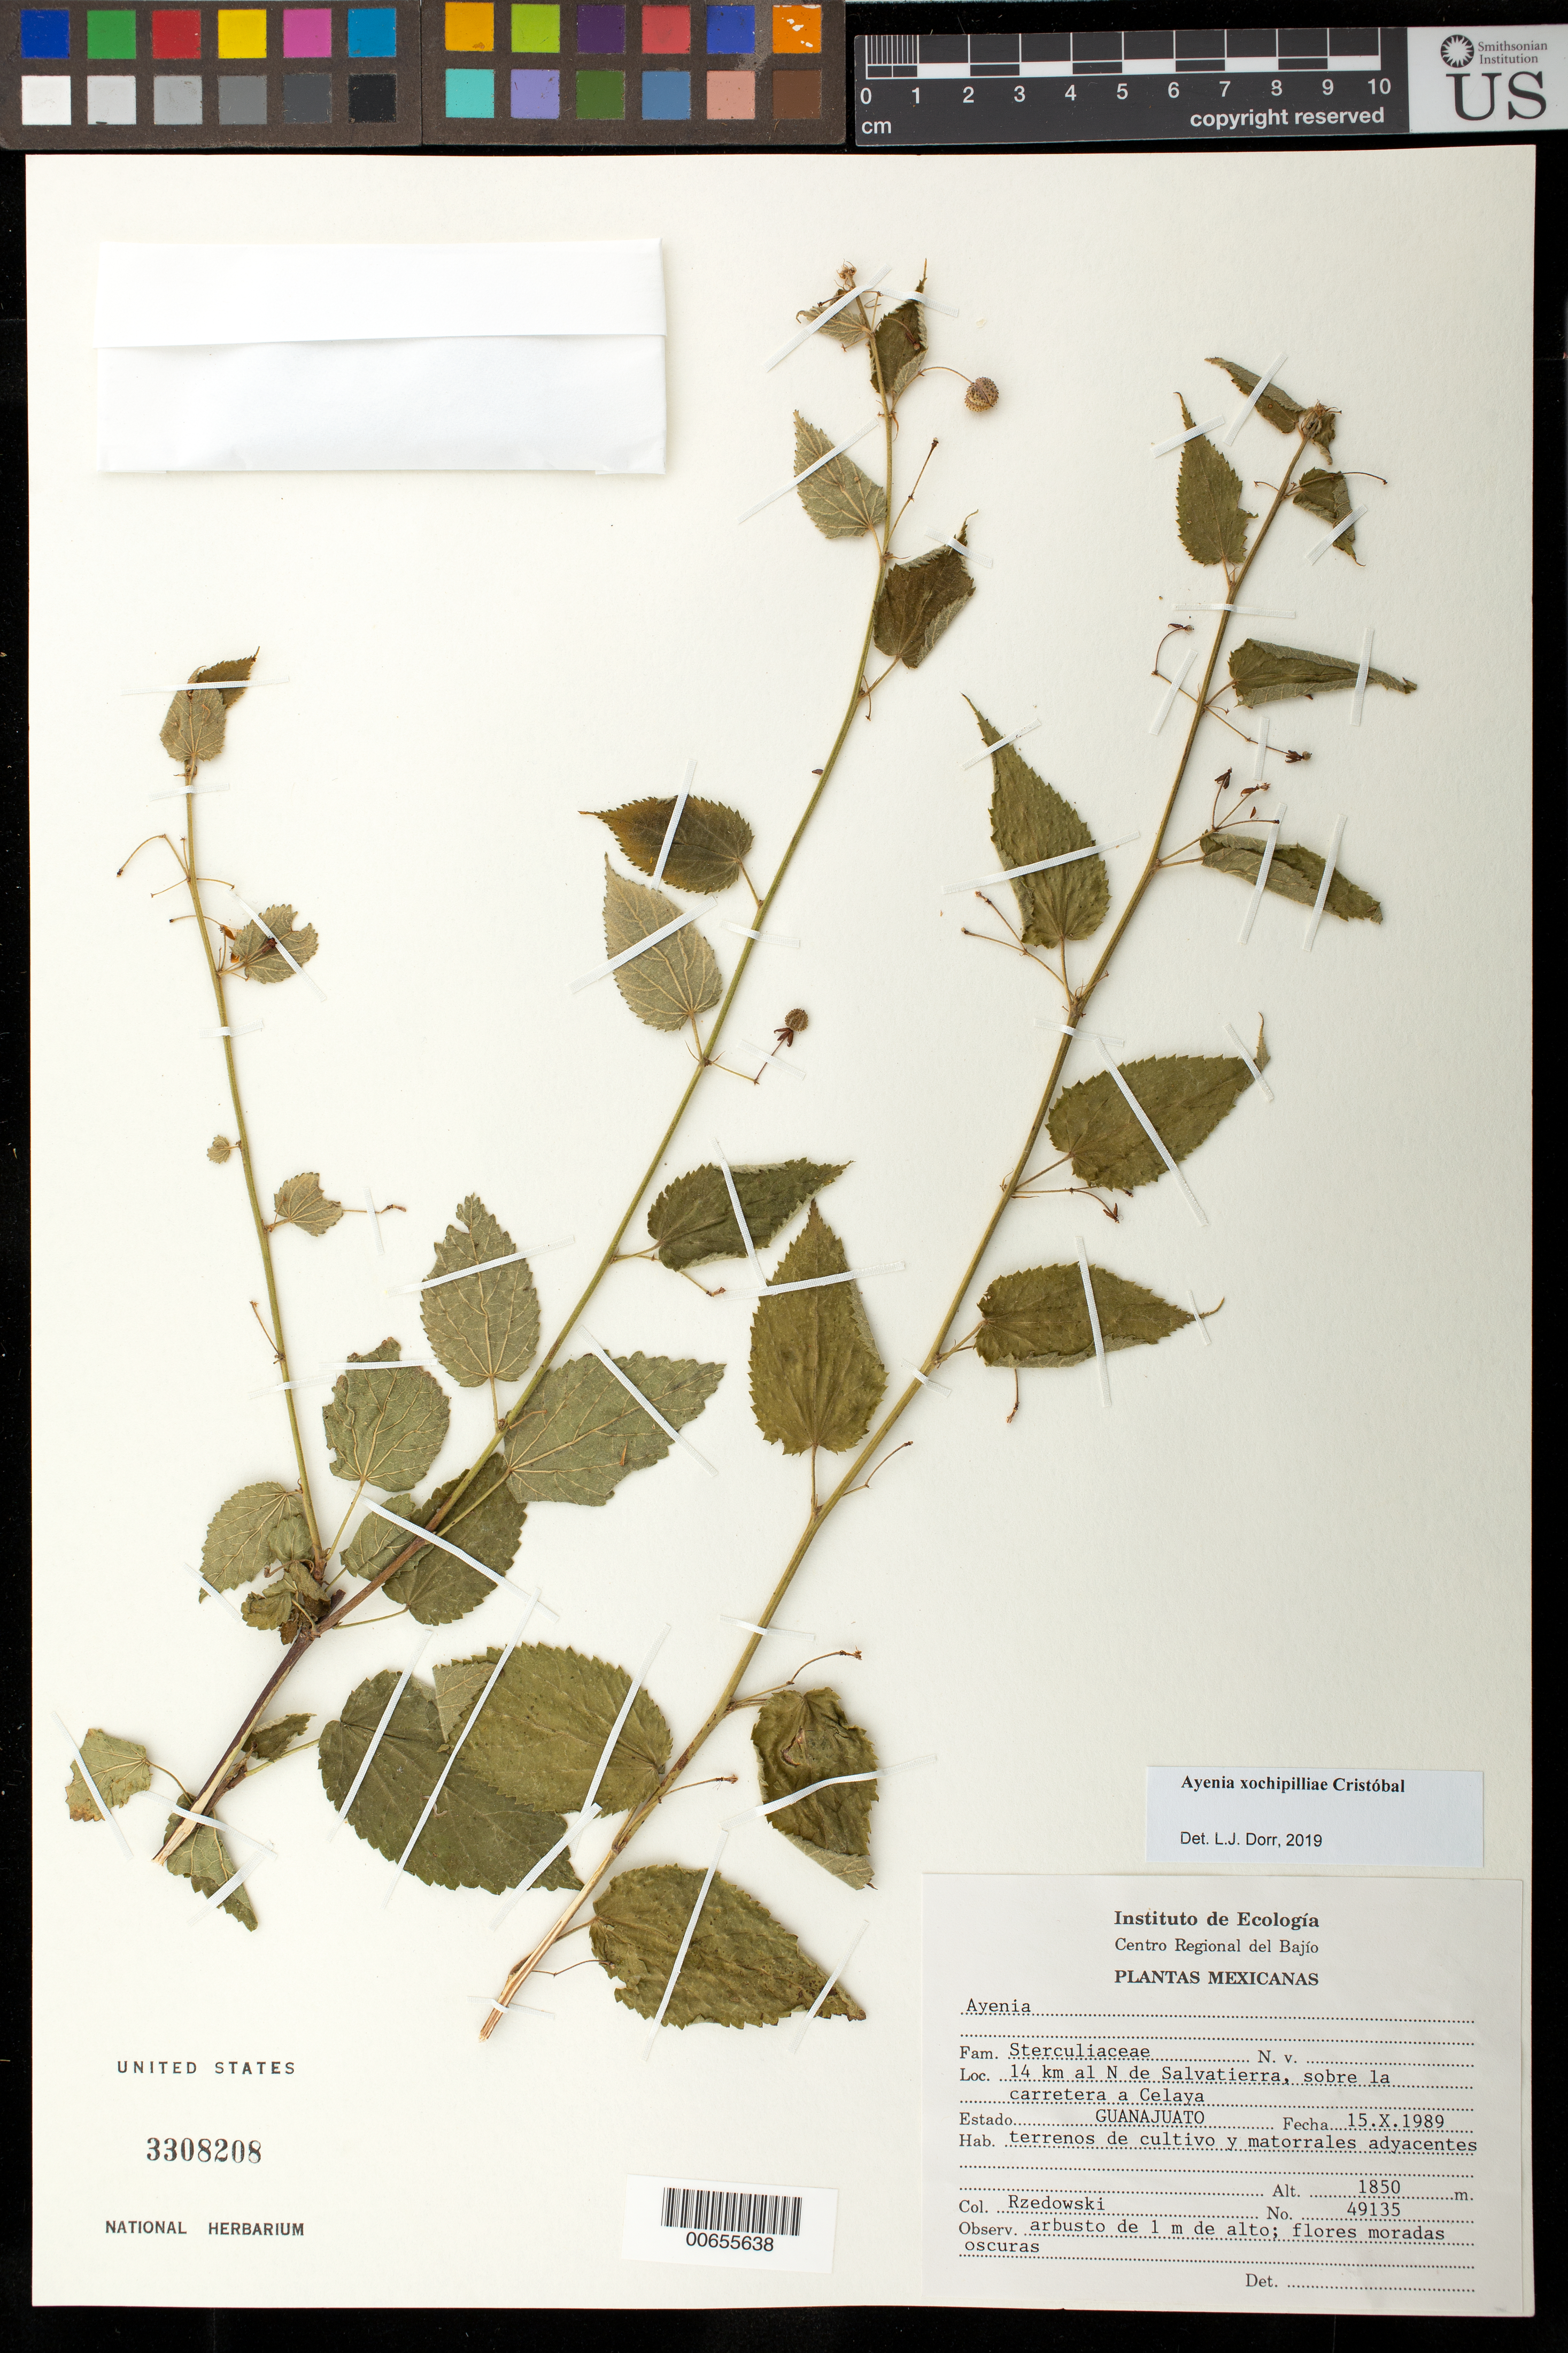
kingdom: Plantae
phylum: Tracheophyta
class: Magnoliopsida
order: Malvales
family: Malvaceae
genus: Ayenia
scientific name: Ayenia xochipilliae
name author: Cristóbal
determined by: Dorr, L. J., (BOT), Smithsonian Institution - National Museum of Natural History (UNITED STATES)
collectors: J. Rzedowski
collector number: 49135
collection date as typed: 15 Oct 1989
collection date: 1989-10-15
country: Mexico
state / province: Guanajuato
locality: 14 km al N de Salvatierra, sobre la cerretera a Celaya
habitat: Terrenos de cultivo y matorrales adyacentes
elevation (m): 1850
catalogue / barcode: US 3308208